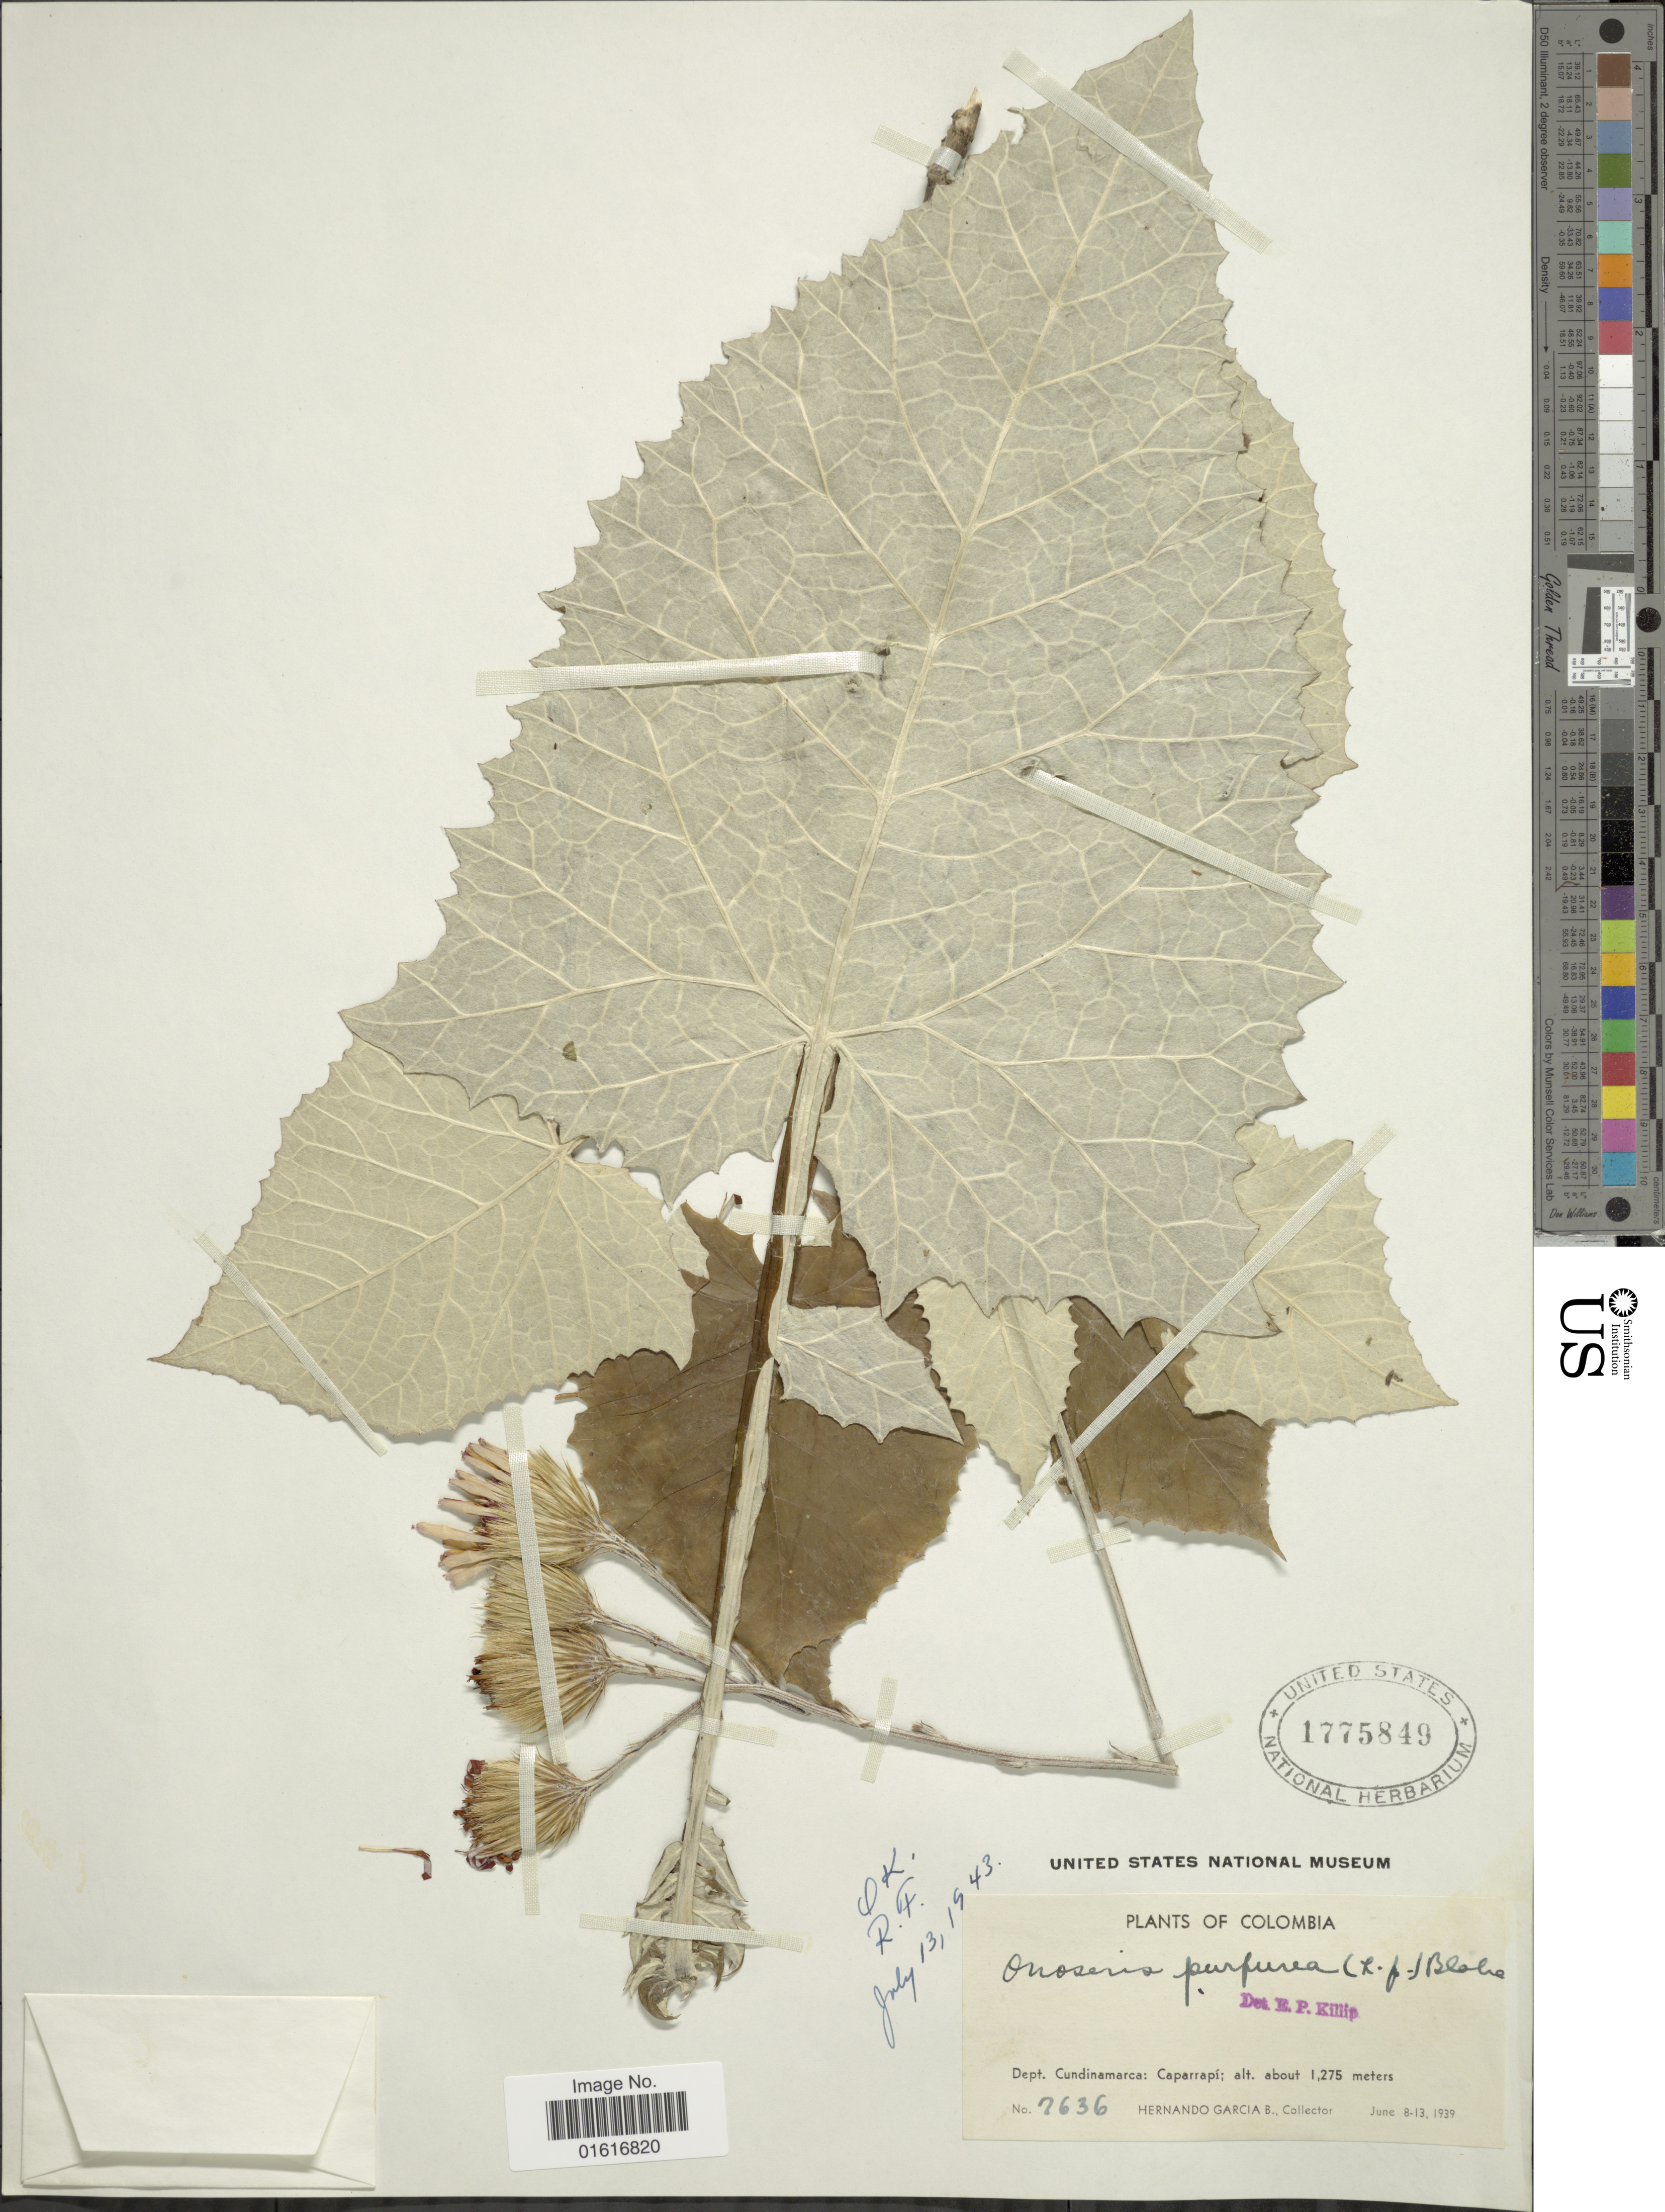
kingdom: Plantae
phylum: Tracheophyta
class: Magnoliopsida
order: Asterales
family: Asteraceae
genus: Onoseris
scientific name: Onoseris purpurea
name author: (L. f.) S.F. Blake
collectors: H. García Barriga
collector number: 7636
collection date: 1939-06-08/1939-06-13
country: Colombia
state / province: Cundinamarca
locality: Caparrapi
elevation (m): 1275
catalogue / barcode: US 1775849